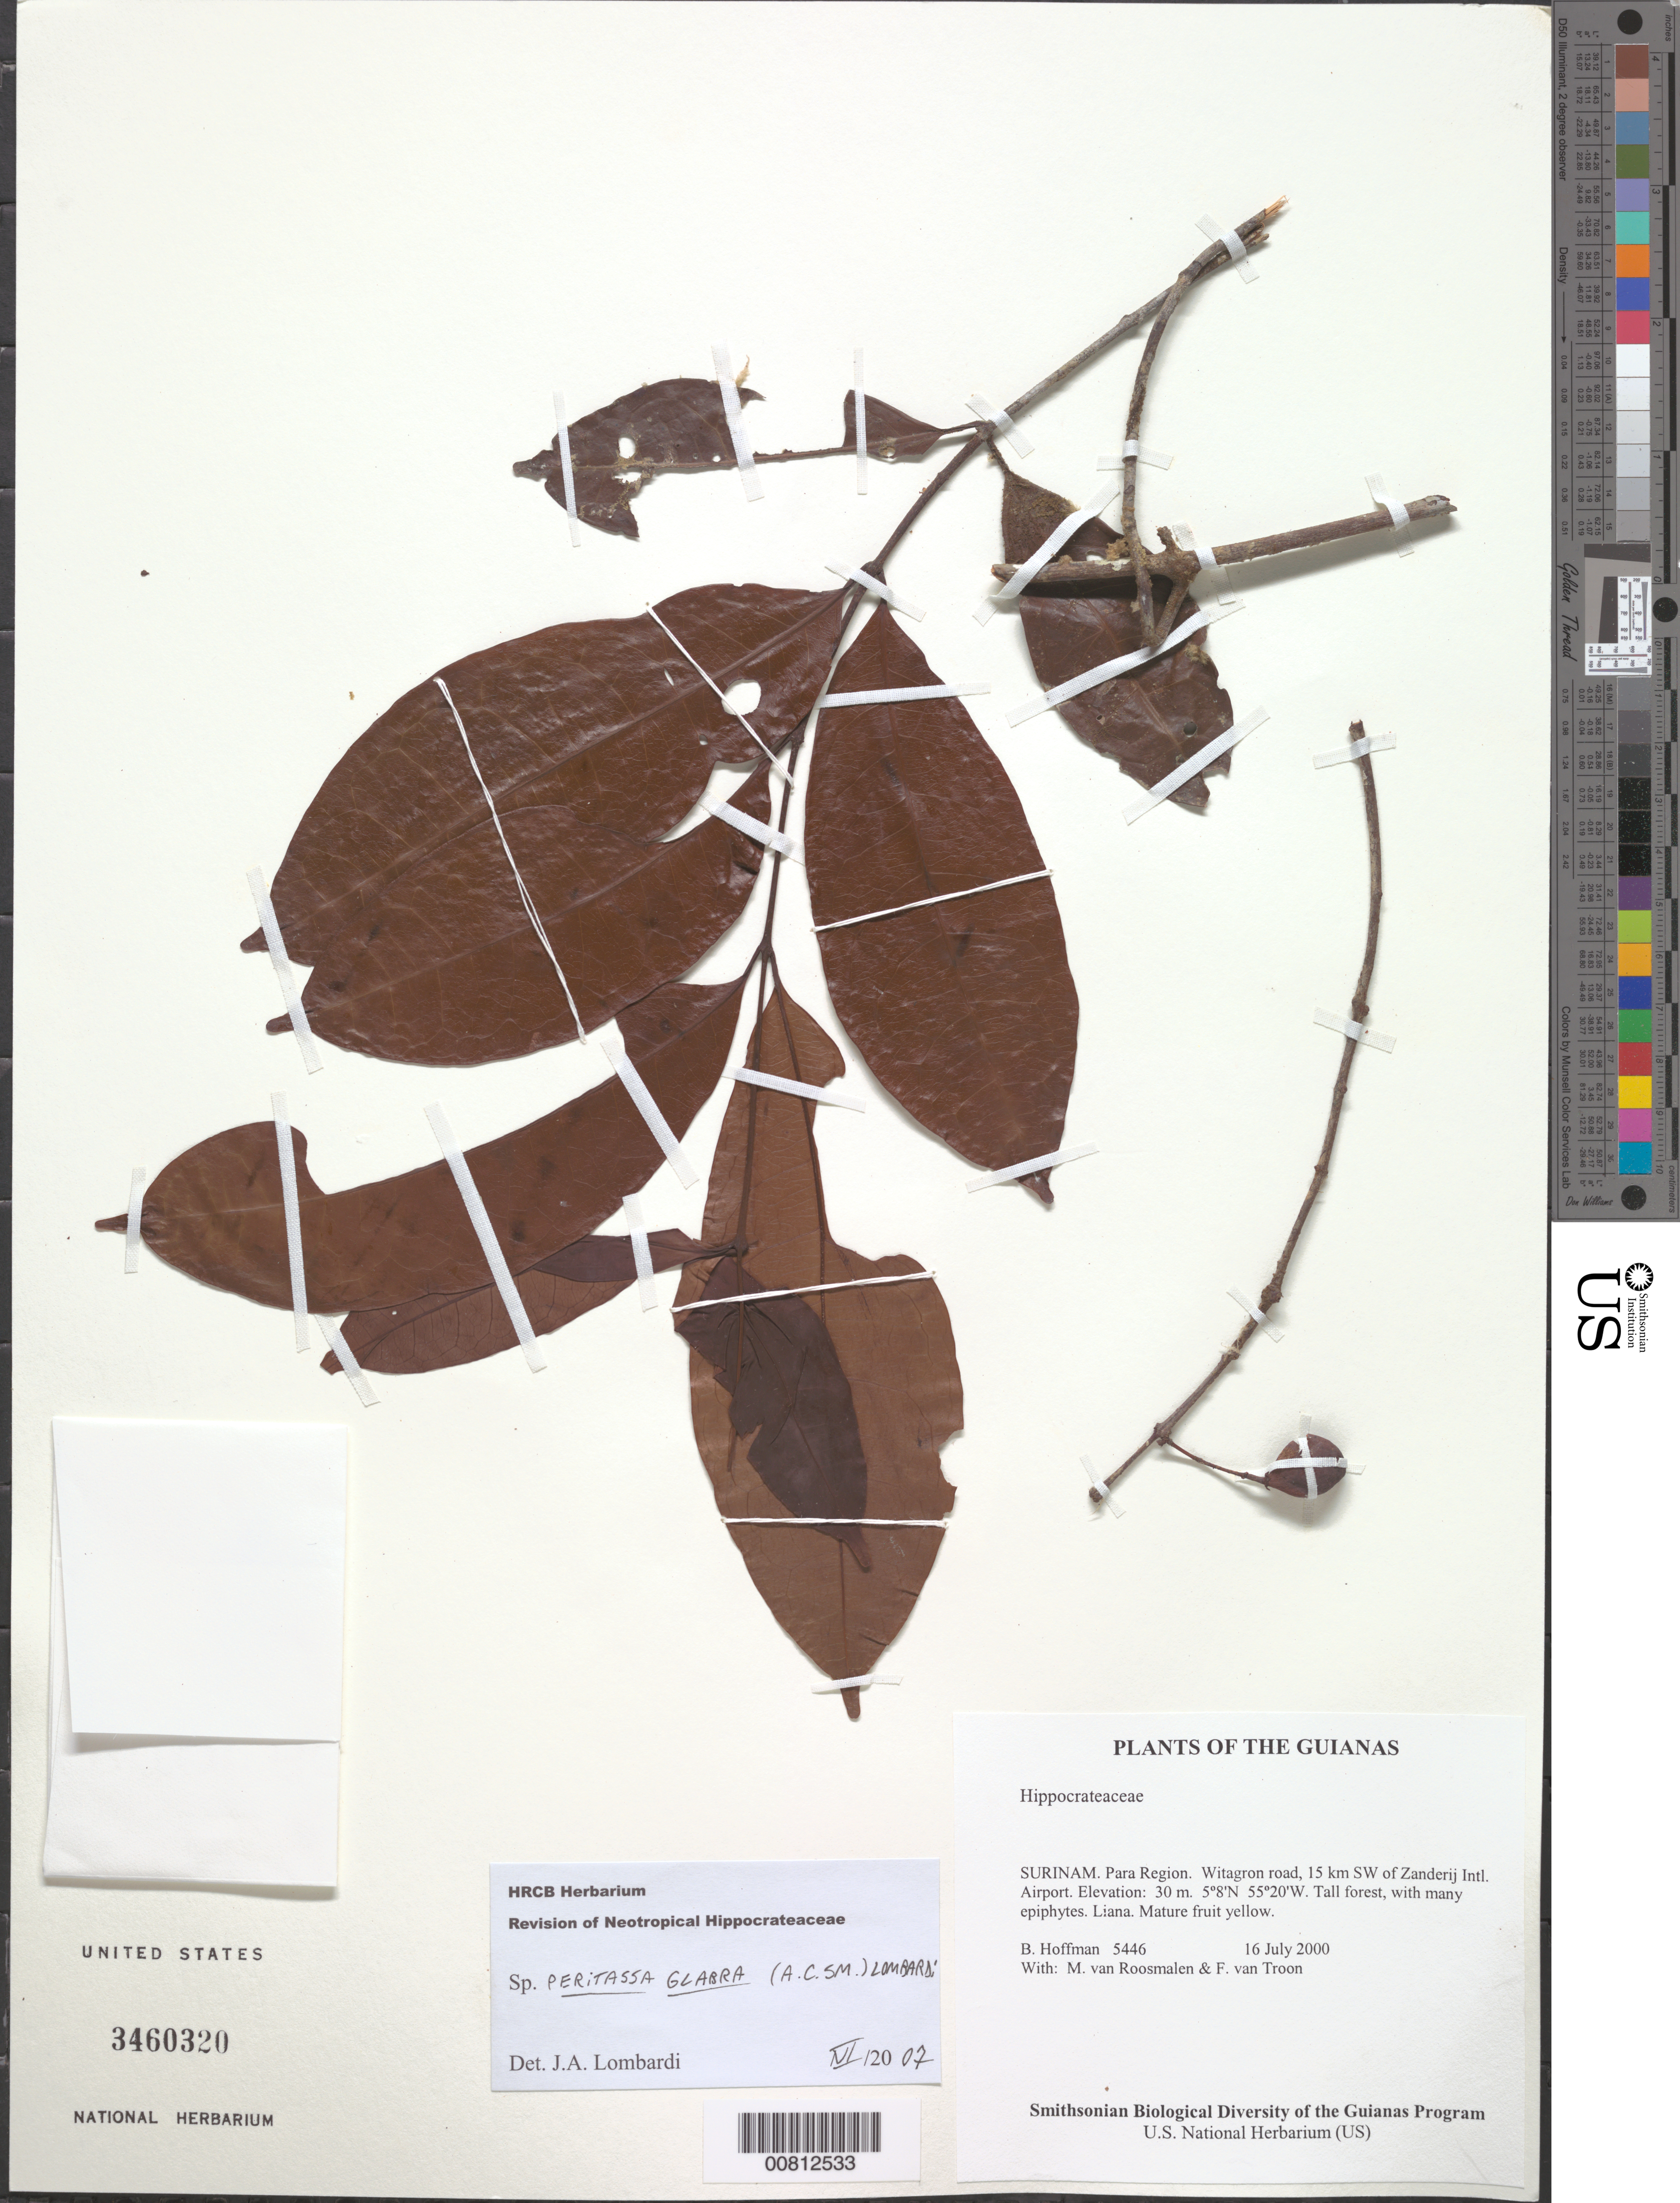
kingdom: Plantae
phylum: Tracheophyta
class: Magnoliopsida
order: Celastrales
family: Celastraceae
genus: Peritassa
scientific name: Peritassa glabra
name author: (A.C. Sm.) Lombardi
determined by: Lombardi, Julio A.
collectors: B. Hoffman, M. Roosmalen & F. Van Troon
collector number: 5446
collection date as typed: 16 July 2000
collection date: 2000-07-16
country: Suriname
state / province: Para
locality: Witagron road, 15 km SW of Zanderij Intl. Airport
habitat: Tall forest, with many epiphytes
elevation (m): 30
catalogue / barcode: US 3460320